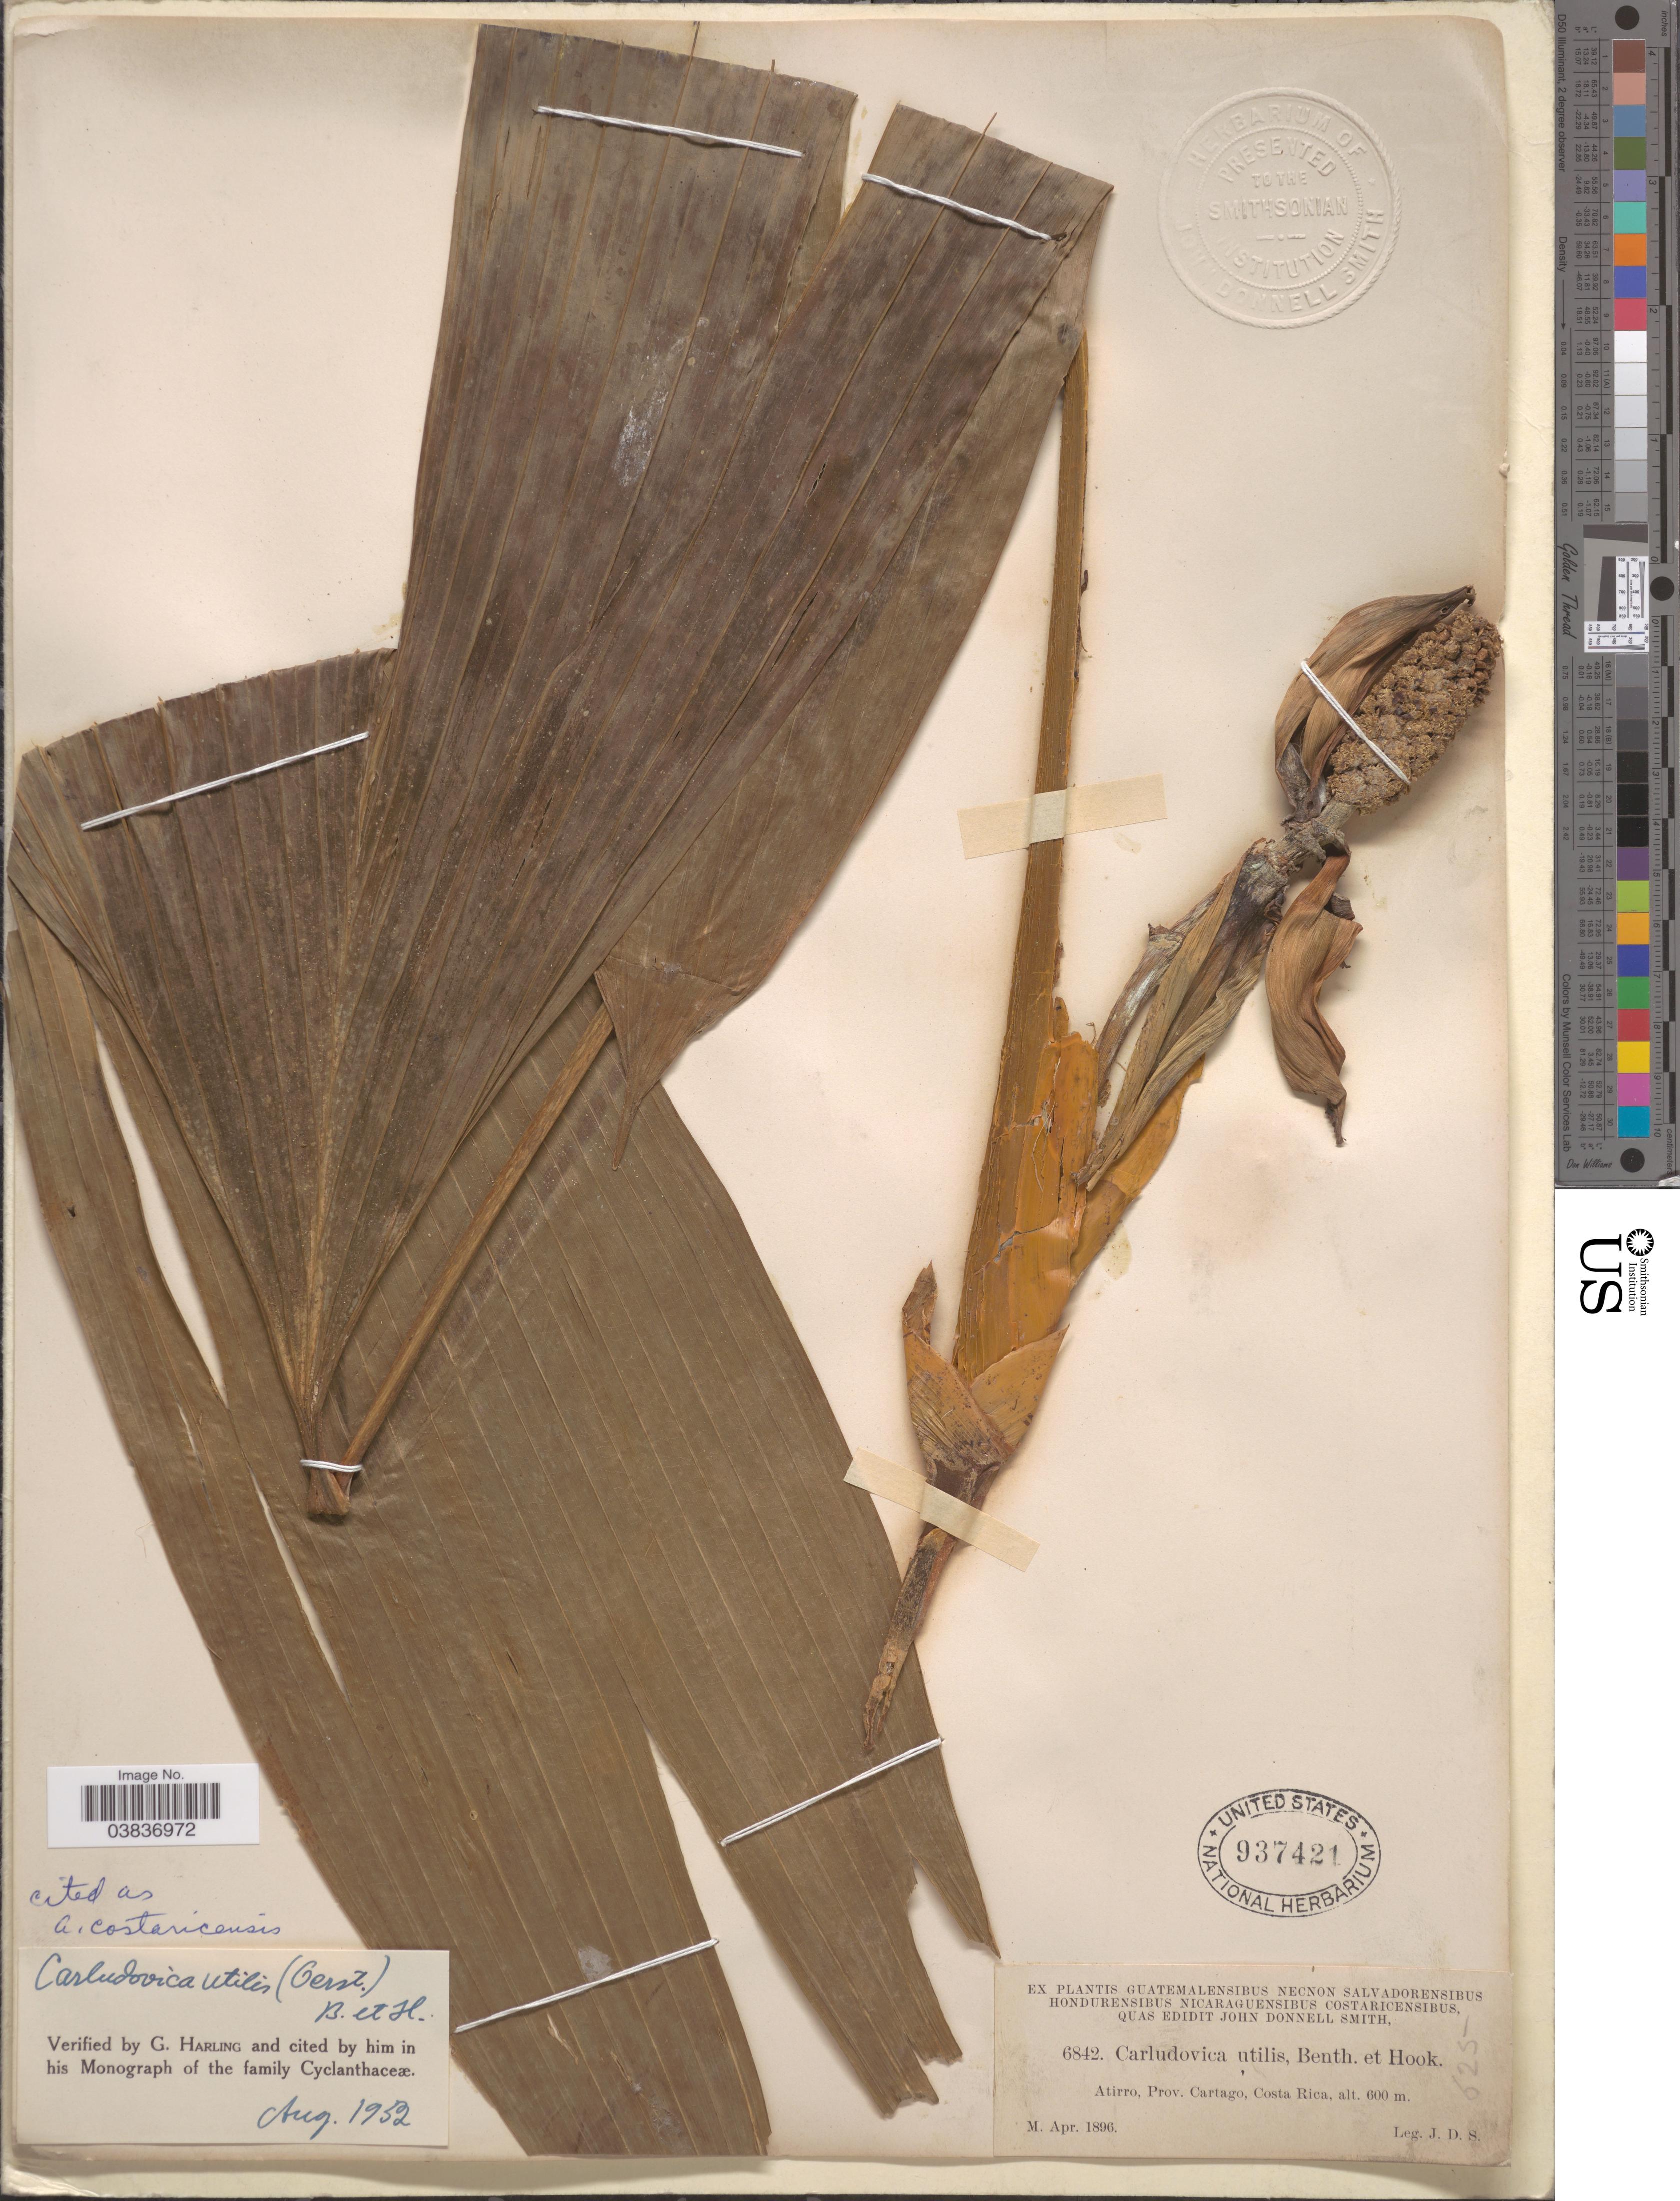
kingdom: Plantae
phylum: Tracheophyta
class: Liliopsida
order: Pandanales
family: Cyclanthaceae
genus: Asplundia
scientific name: Asplundia costaricensis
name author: Harling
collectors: J. Donnell Smith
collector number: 6842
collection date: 1896-04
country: Costa Rica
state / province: Cartago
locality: Atirro.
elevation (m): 600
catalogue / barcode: US 937421